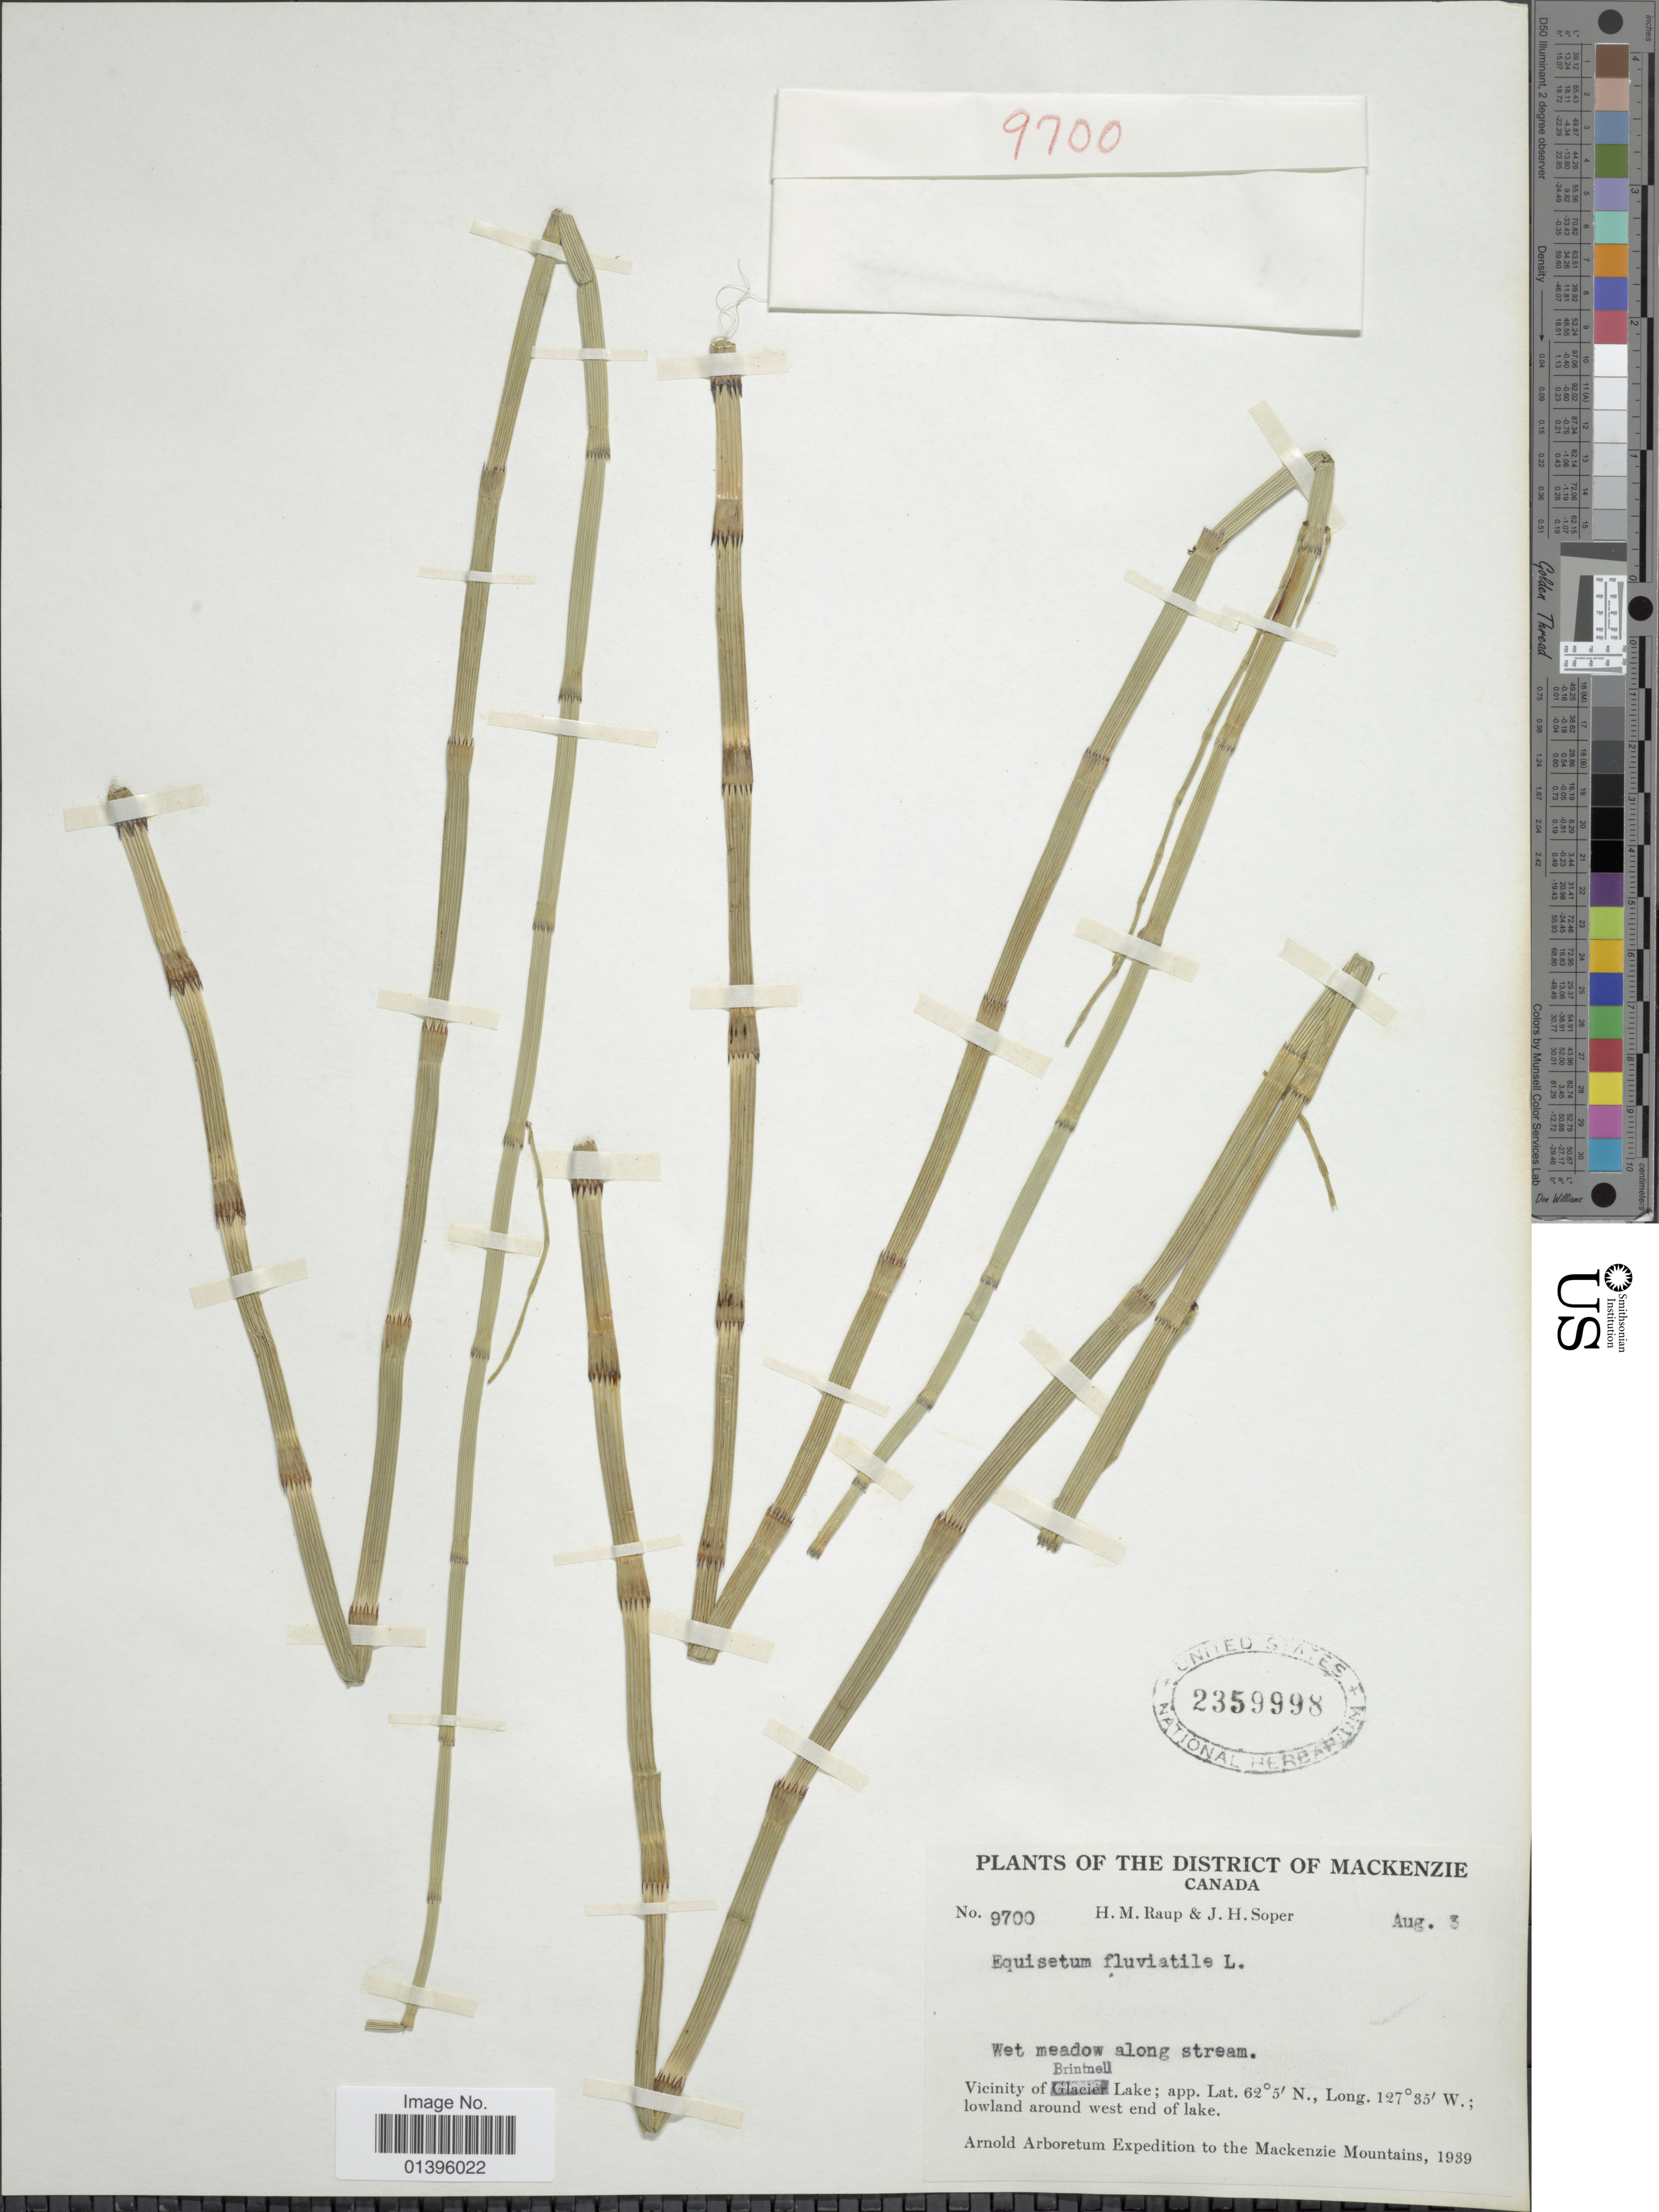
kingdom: Plantae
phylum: Tracheophyta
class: Polypodiopsida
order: Equisetales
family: Equisetaceae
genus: Equisetum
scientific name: Equisetum fluviatile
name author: L.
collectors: H. Raup & J. H. Soper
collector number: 9700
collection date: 1939-08-03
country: Canada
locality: District of Mackenzie. Vicinity of Brintnell Lake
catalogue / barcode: US 2359998